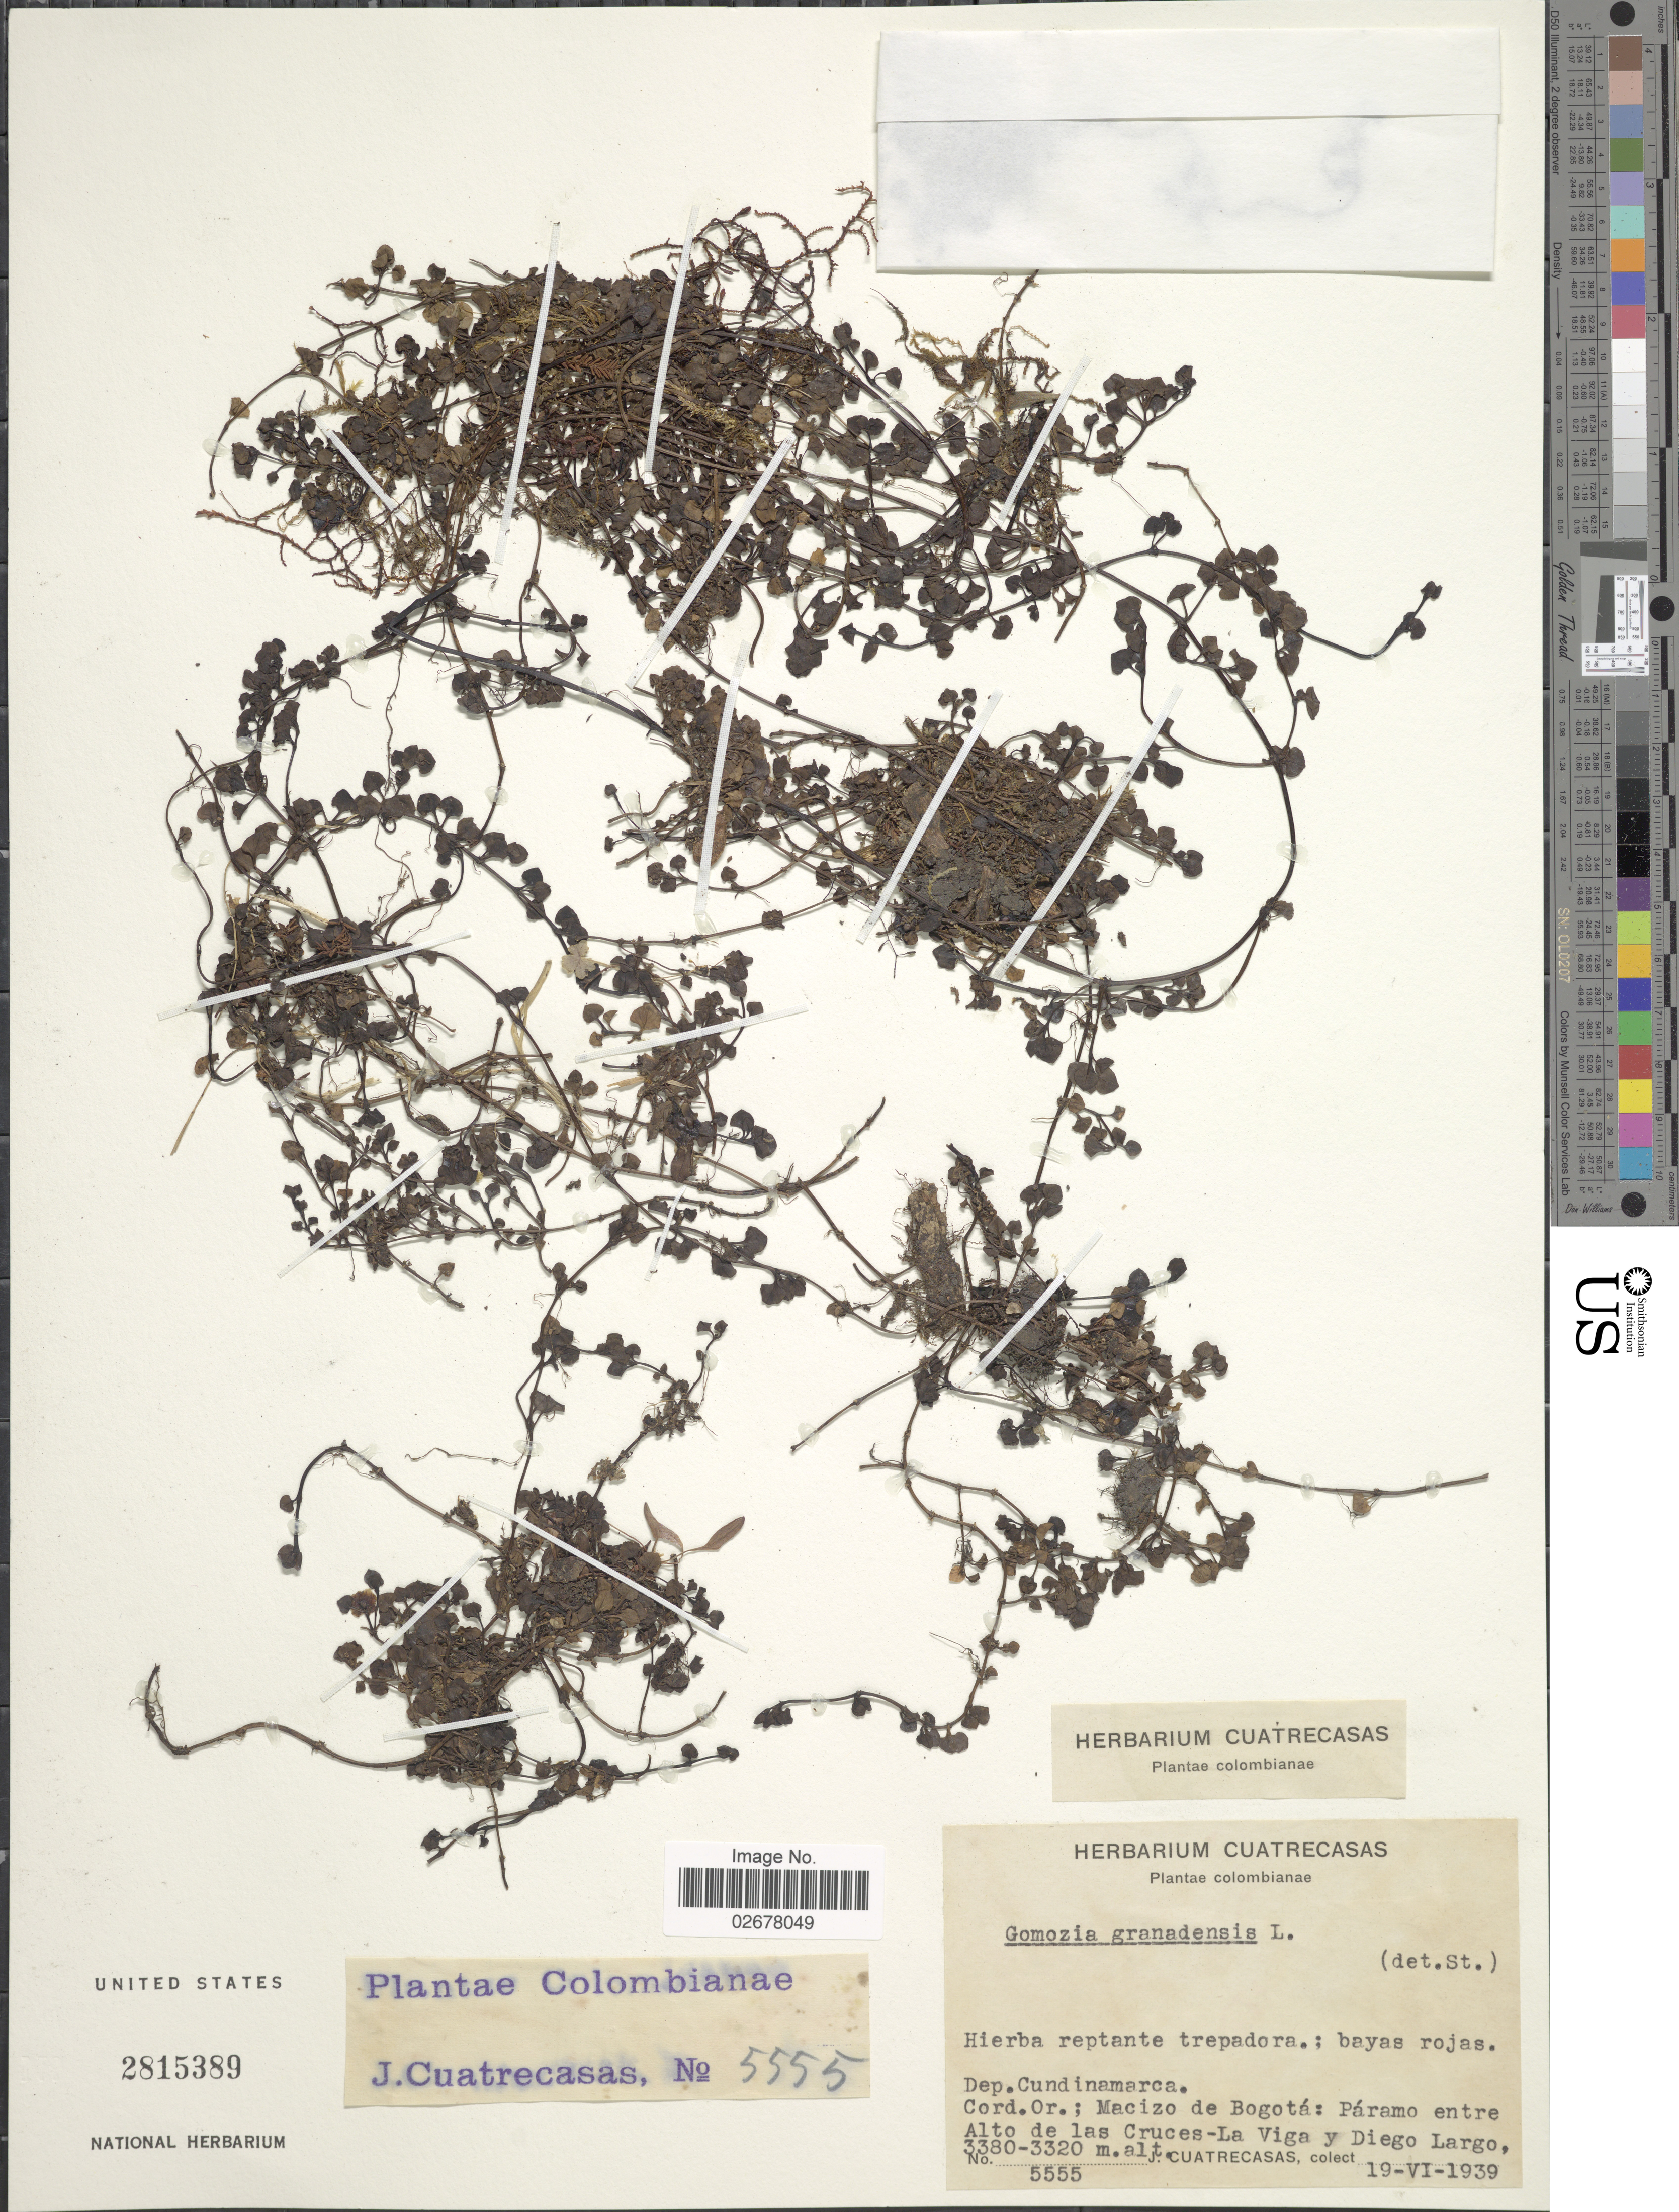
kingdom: Plantae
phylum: Tracheophyta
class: Magnoliopsida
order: Gentianales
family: Rubiaceae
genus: Nertera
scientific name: Nertera depressa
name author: Banks & Sol. ex Gaertn.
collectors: J. Cuatrecasas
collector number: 5555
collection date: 1939-06-19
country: Colombia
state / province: Cauca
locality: Dep. Cundinamarca, Cord. Or.; Macizo de Bogotá: Páramo entre Alto de las Cruces-La Viga y Diego Largo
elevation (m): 3320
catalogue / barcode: US 2815389